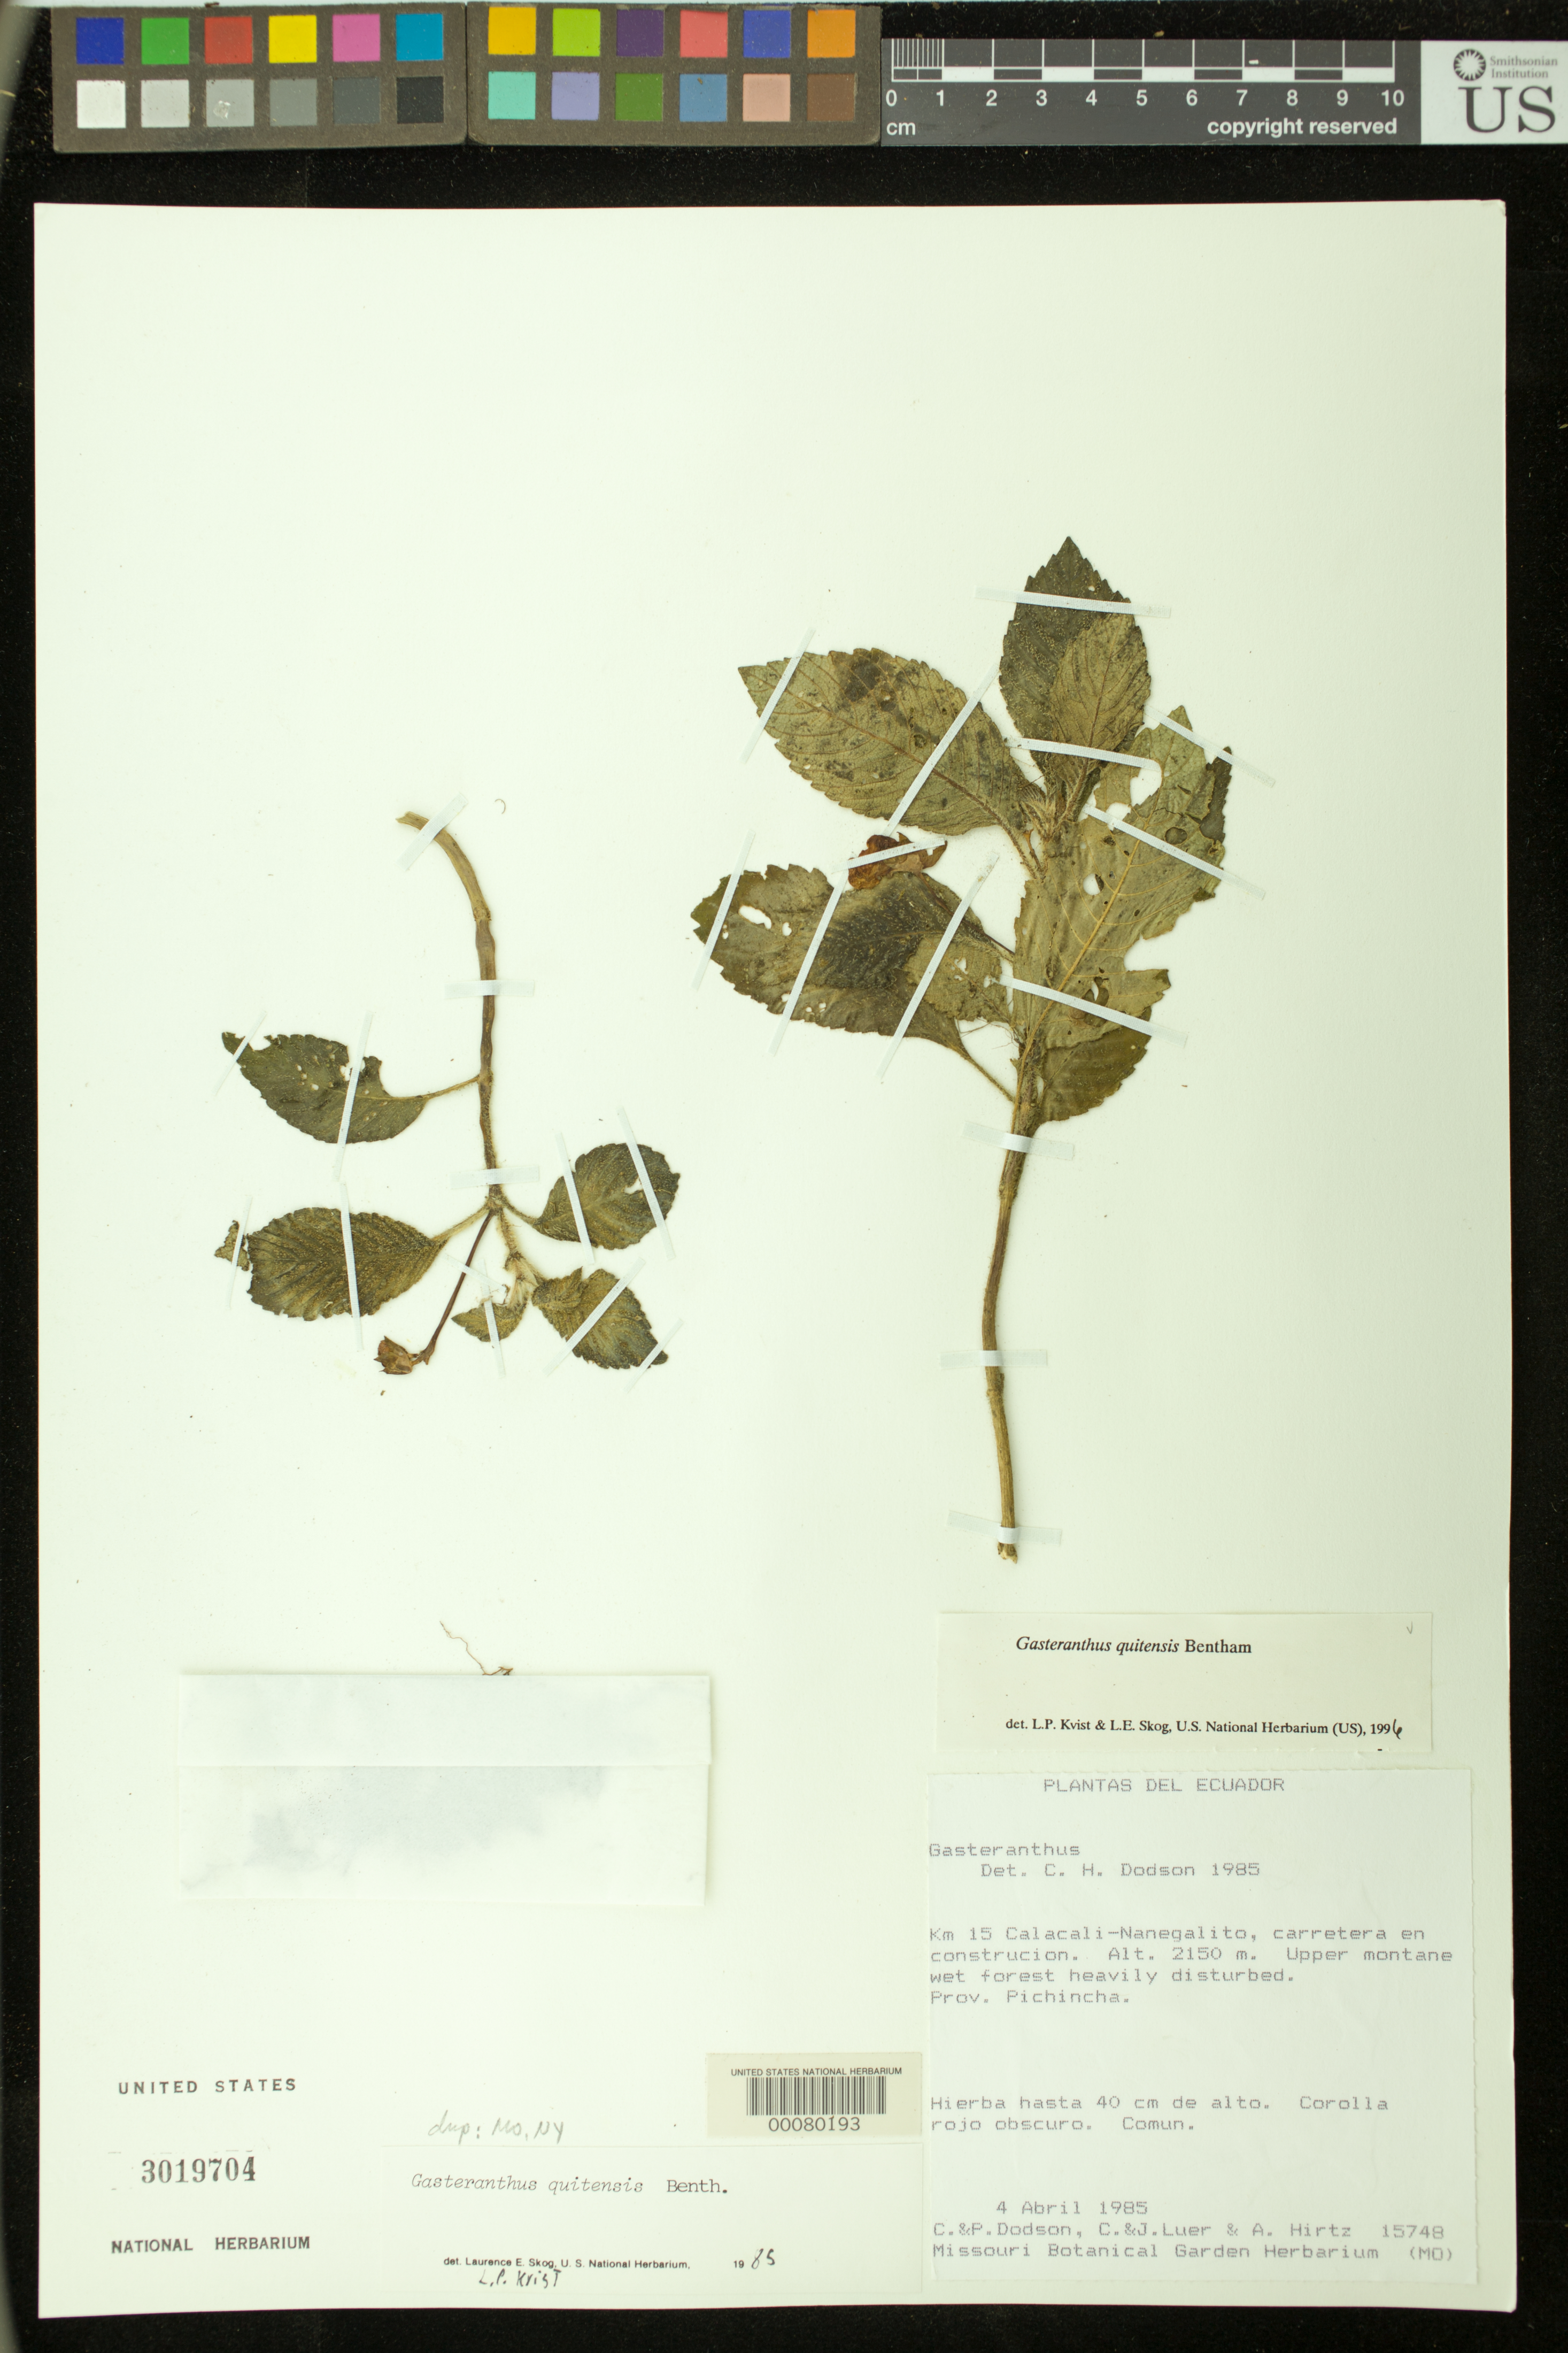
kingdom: Plantae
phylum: Tracheophyta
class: Magnoliopsida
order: Lamiales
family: Gesneriaceae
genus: Gasteranthus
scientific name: Gasteranthus quitensis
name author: Benth.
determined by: Skog, Laurence E.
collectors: C. H. Dodson, P. M. Dodson, C. Luer, J. P. Luer & A. Hirtz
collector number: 15748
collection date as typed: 04 Apr 1985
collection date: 1985-04-04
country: Ecuador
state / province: Pichincha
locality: Km 15 Calacali - Nanegalito, carretera en construcion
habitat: Upper montane wet forest heavily disturbed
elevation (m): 2150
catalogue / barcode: US 3019704